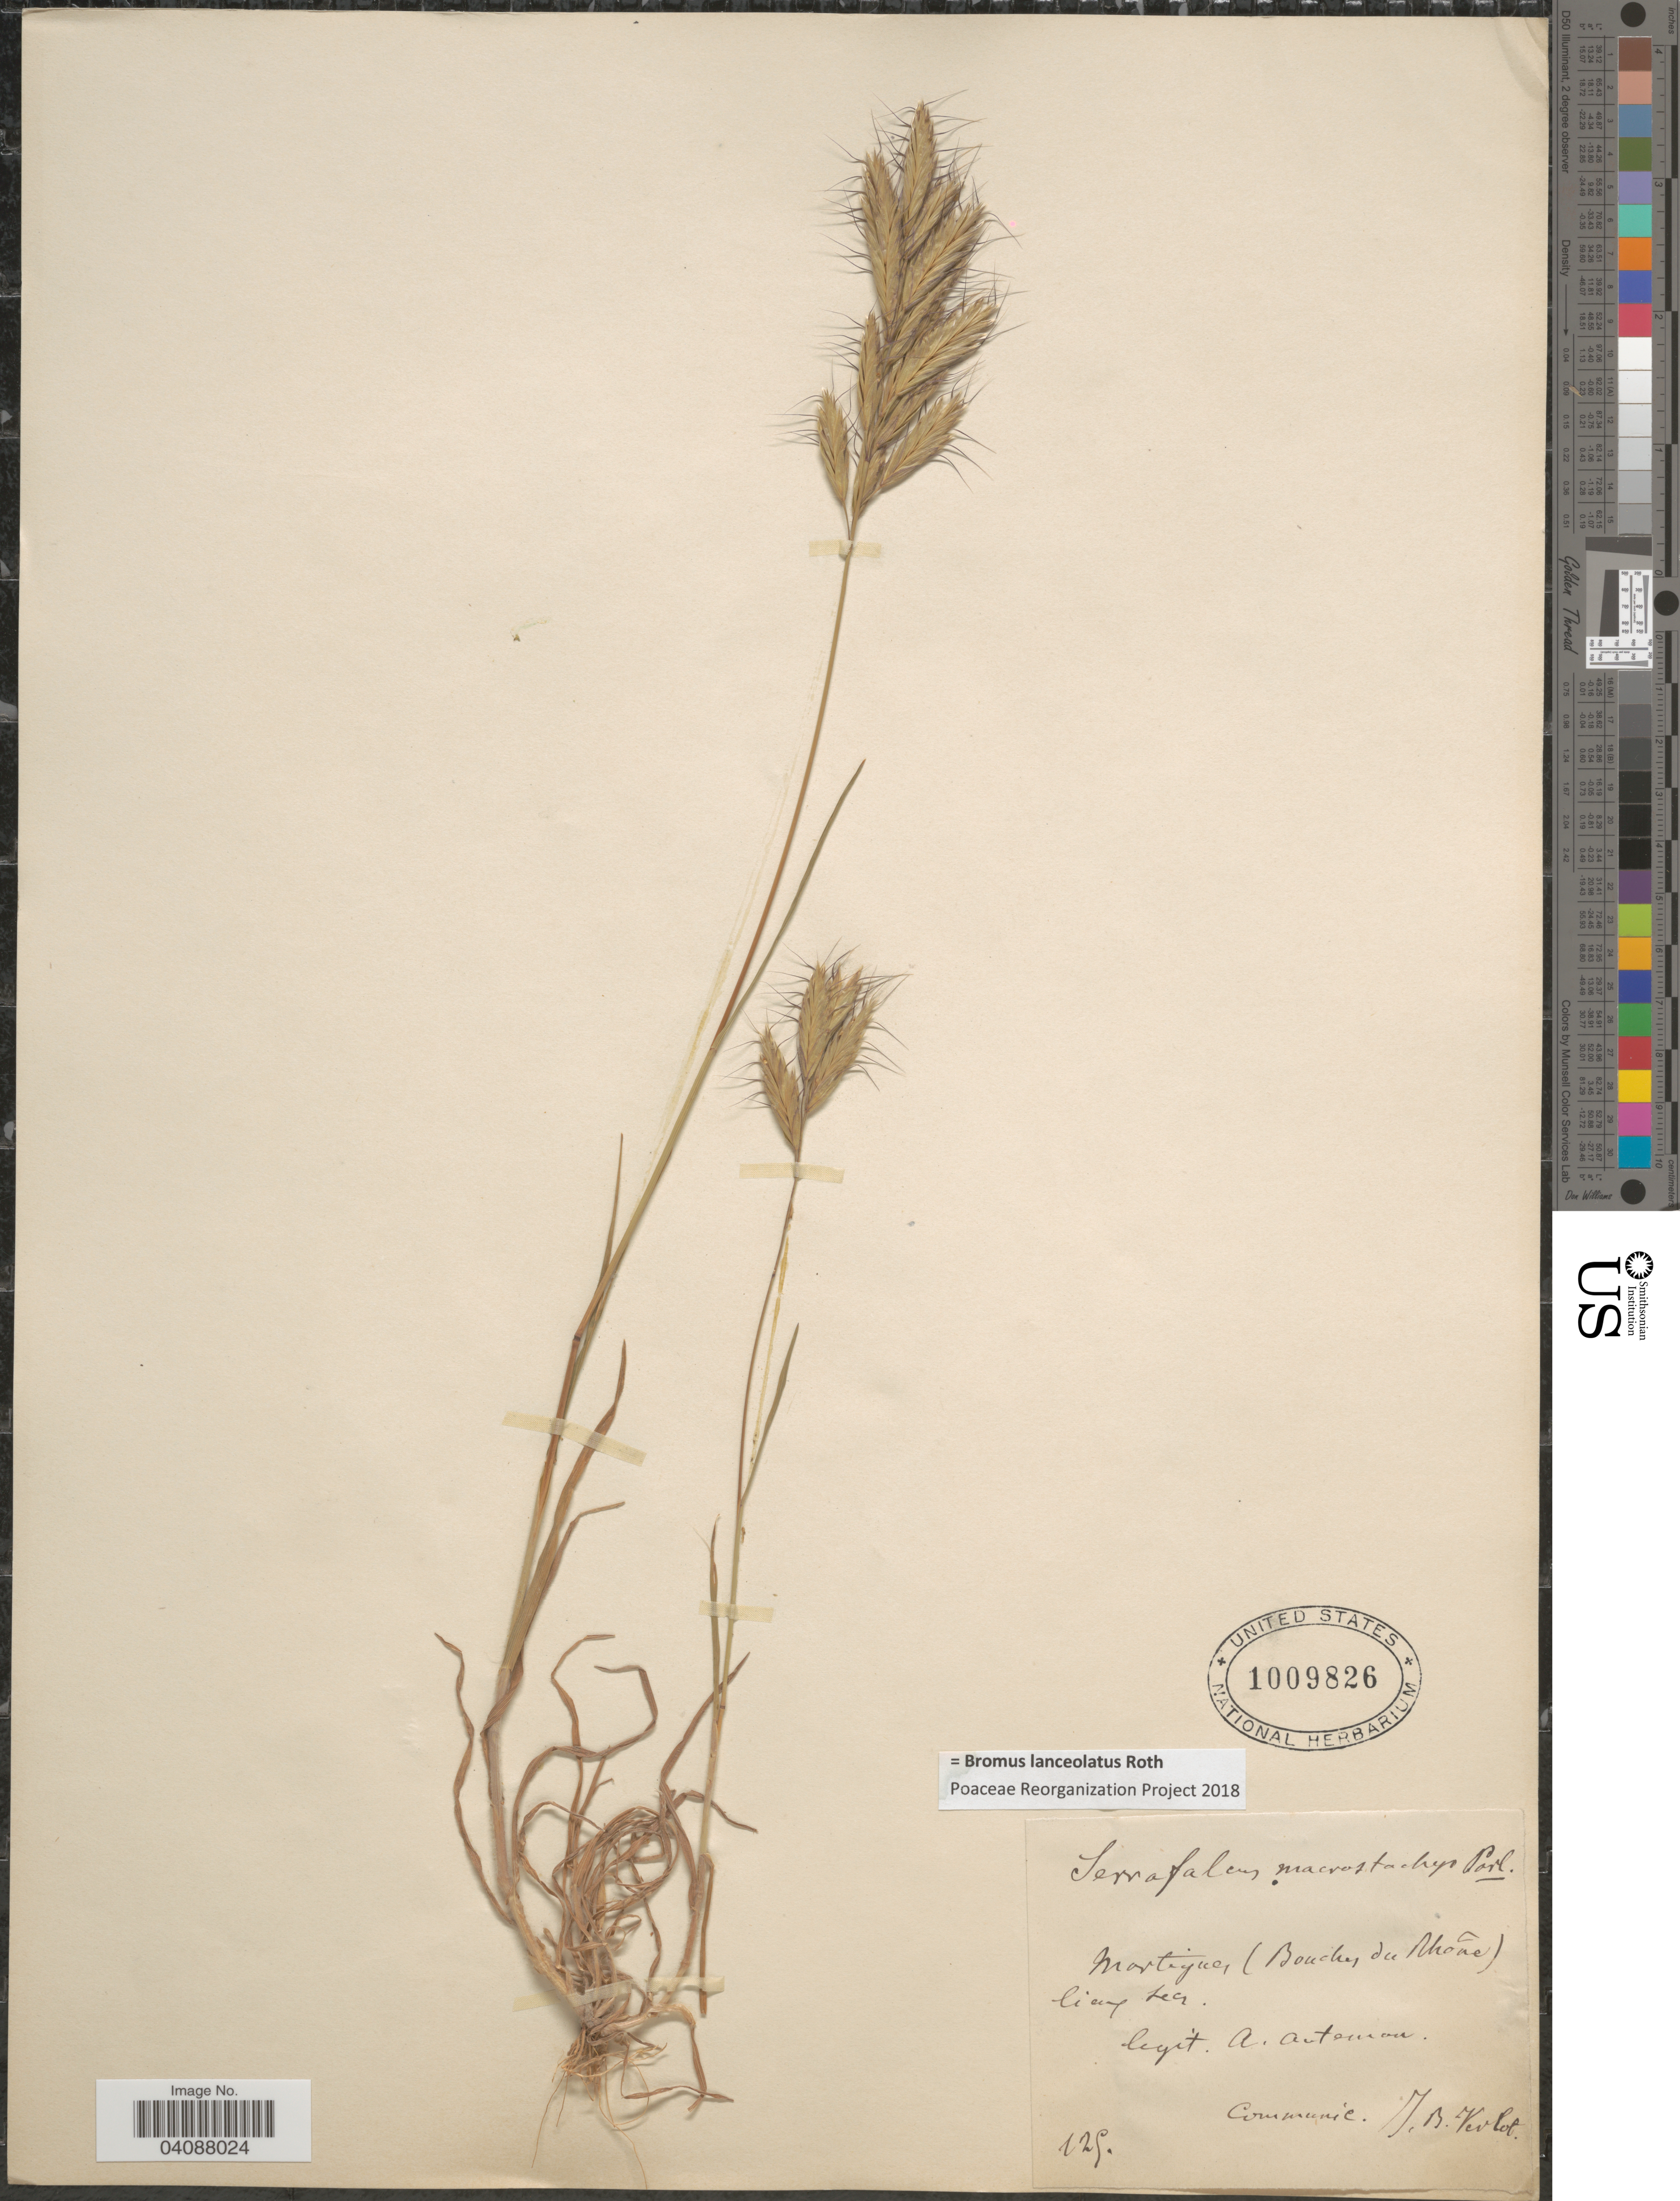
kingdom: Plantae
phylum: Tracheophyta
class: Liliopsida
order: Poales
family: Poaceae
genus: Bromus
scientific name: Bromus lanceolatus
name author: Roth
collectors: A. Antonow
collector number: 125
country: France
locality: Mortigues (Bouches du Rhône) lieux secs.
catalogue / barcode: US 1009826